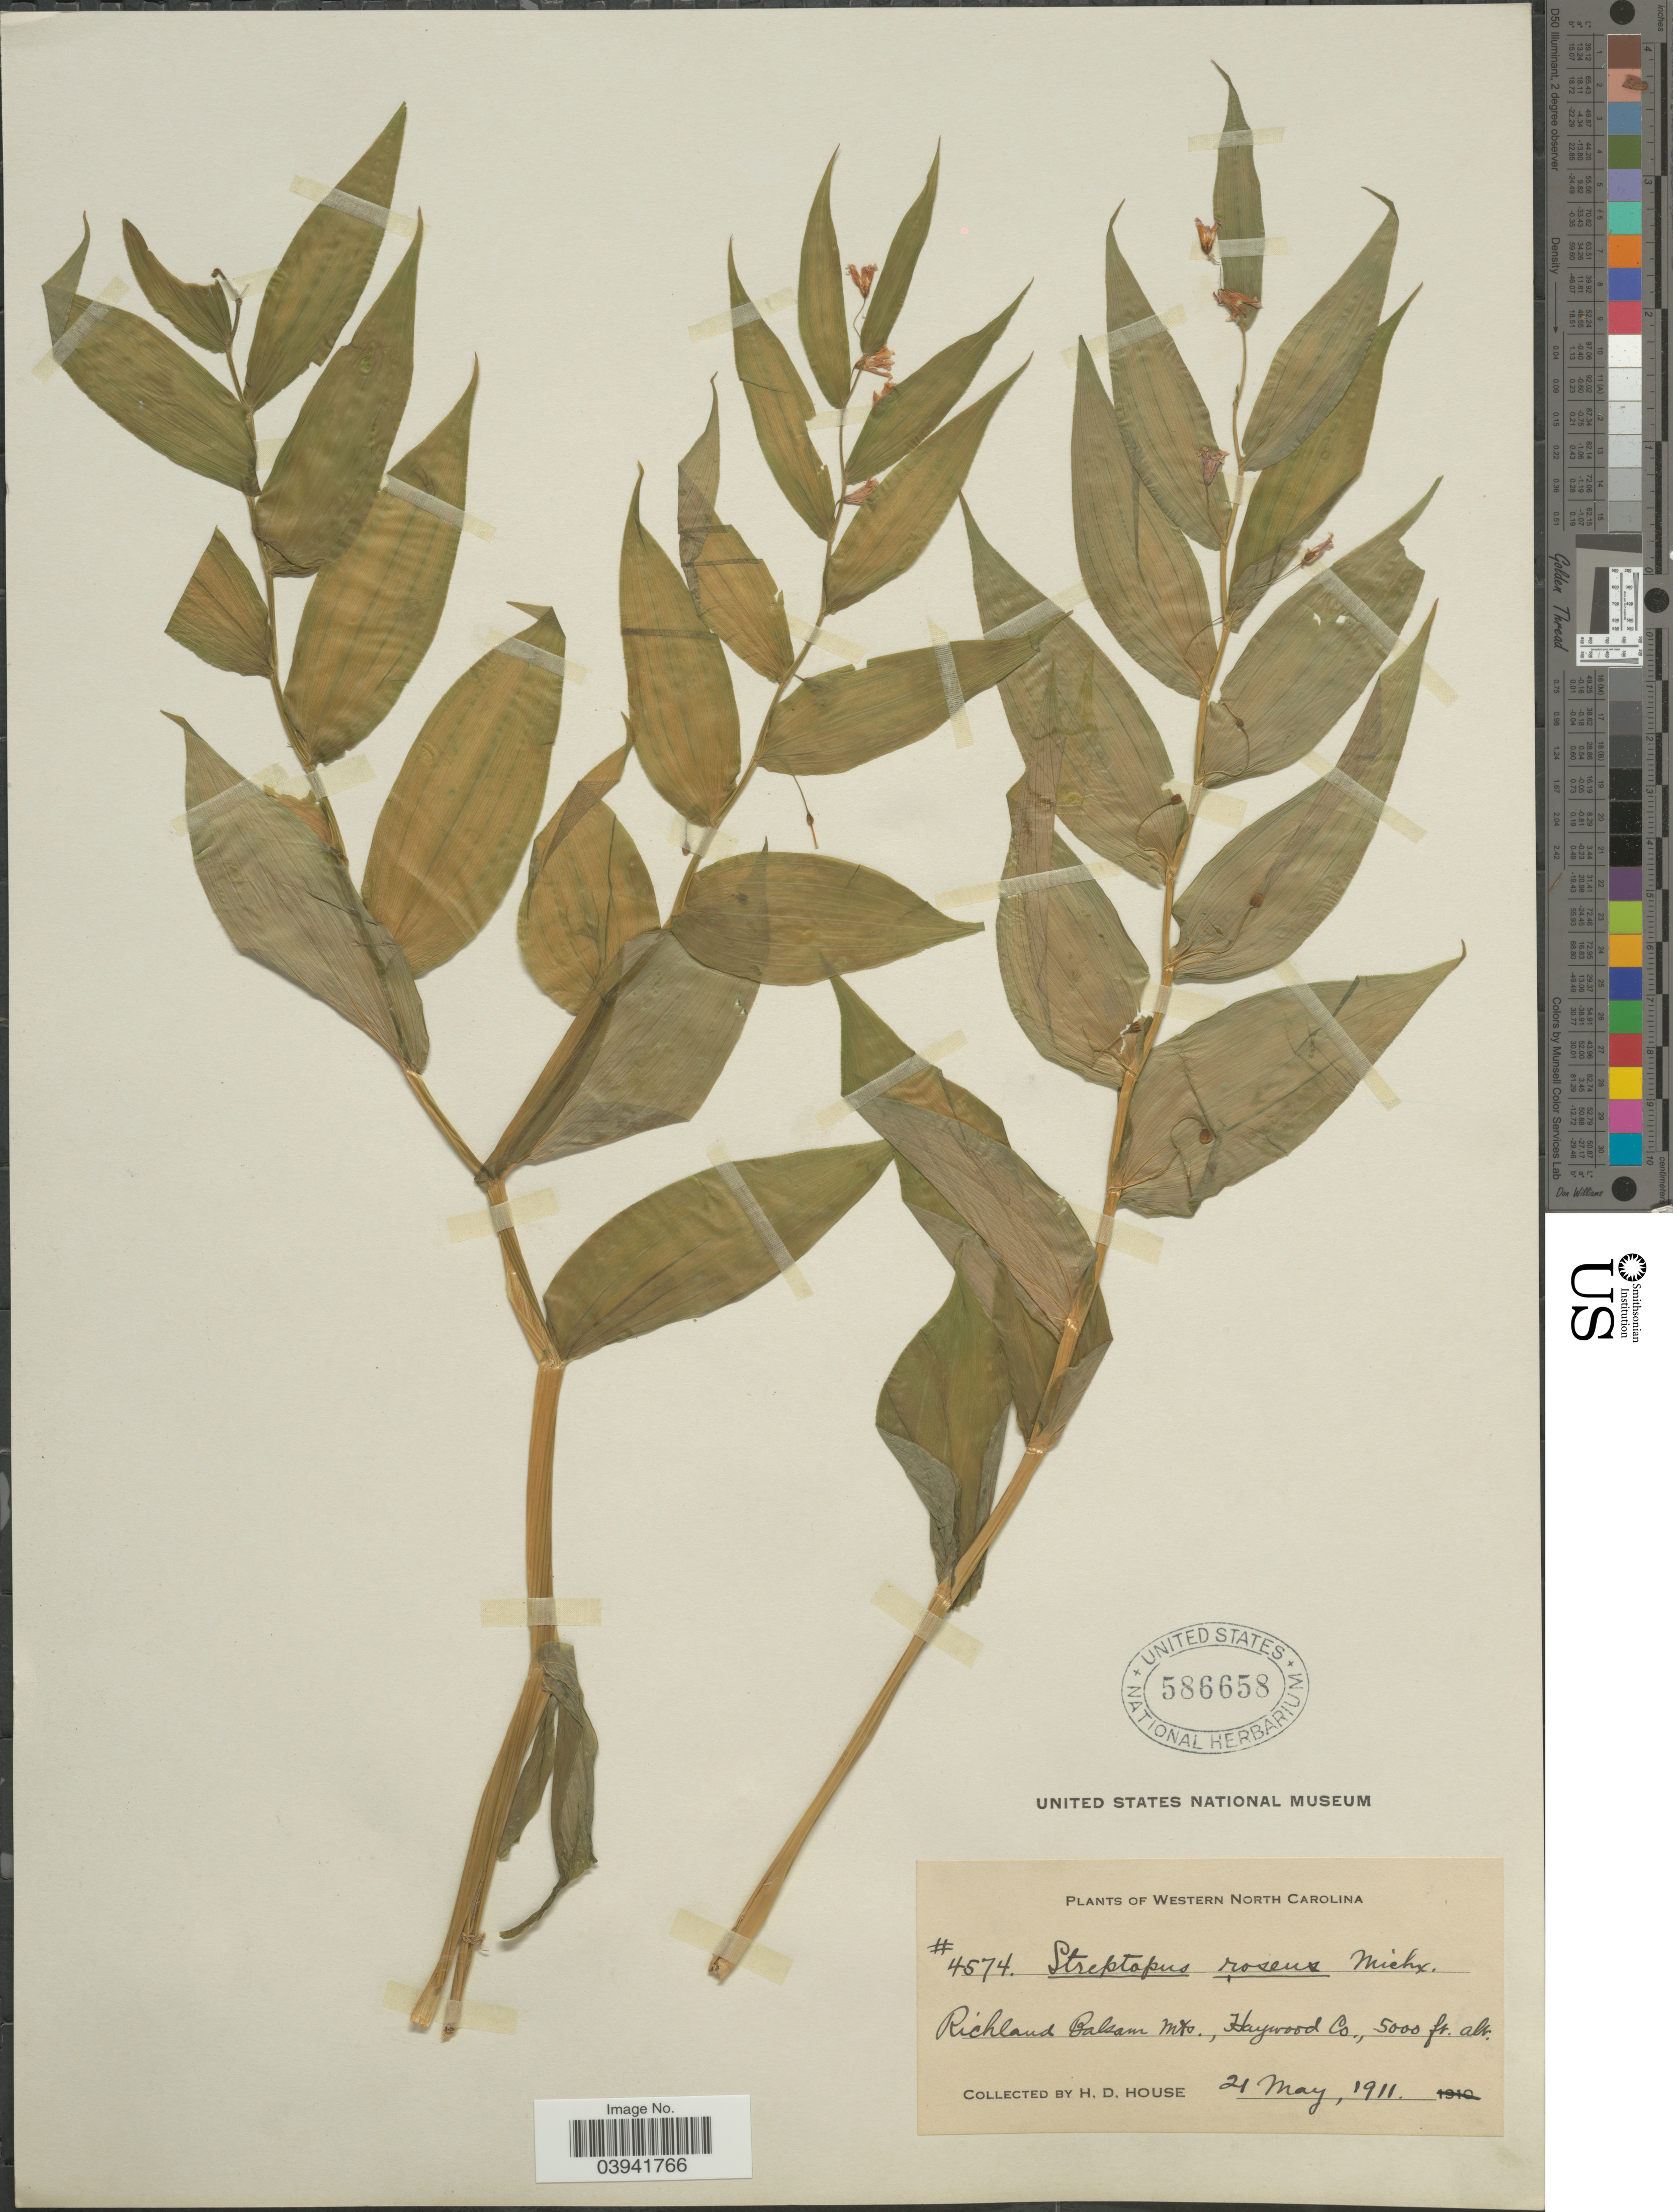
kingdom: Plantae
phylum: Tracheophyta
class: Liliopsida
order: Liliales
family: Liliaceae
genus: Streptopus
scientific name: Streptopus roseus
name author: Michx.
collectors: H. D. House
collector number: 4574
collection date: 1911-05-21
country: United States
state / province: North Carolina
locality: Western North Carolina. Richland Balsam Mts., Haywood Co.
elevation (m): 1524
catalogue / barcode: US 586658